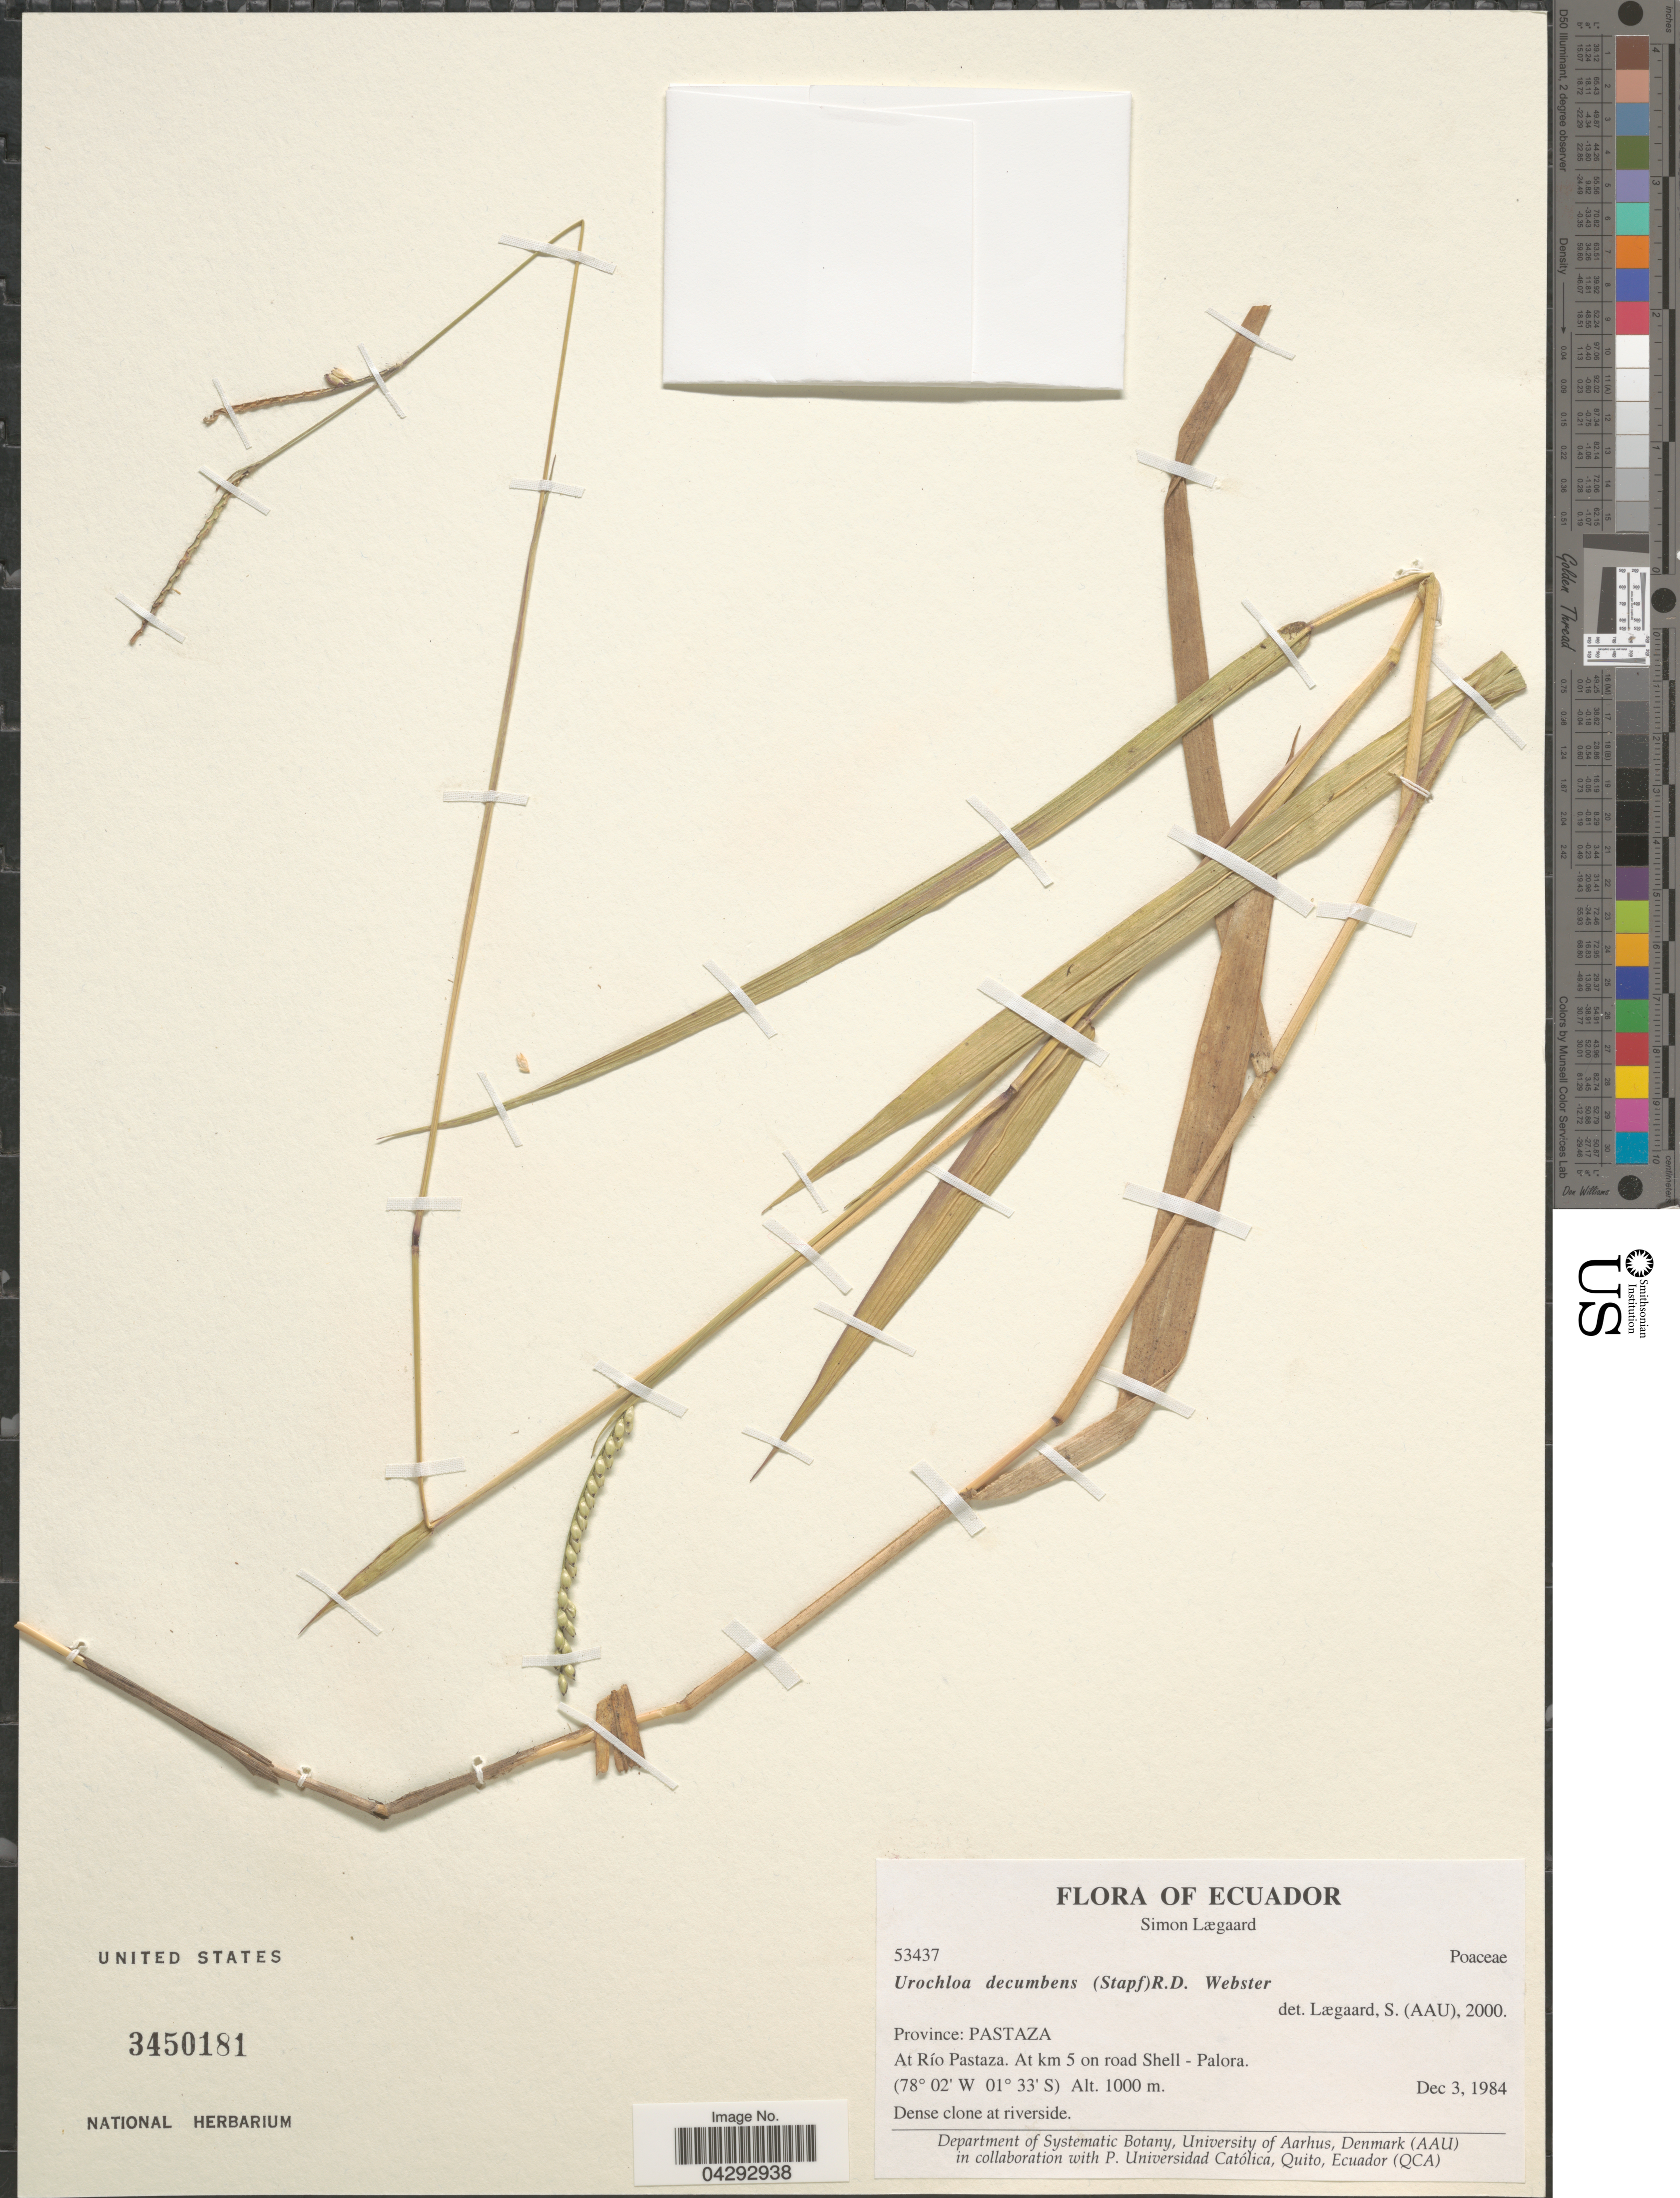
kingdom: Plantae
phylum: Tracheophyta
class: Liliopsida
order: Poales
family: Poaceae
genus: Urochloa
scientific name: Urochloa decumbens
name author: (Stapf) R.D. Webster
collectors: S. Lægaard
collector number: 53437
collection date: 1984-12-03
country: Ecuador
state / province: Pastaza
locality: At Río Pastaza. At km 5 on road Shell - Palora.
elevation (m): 1000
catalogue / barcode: US 3450181